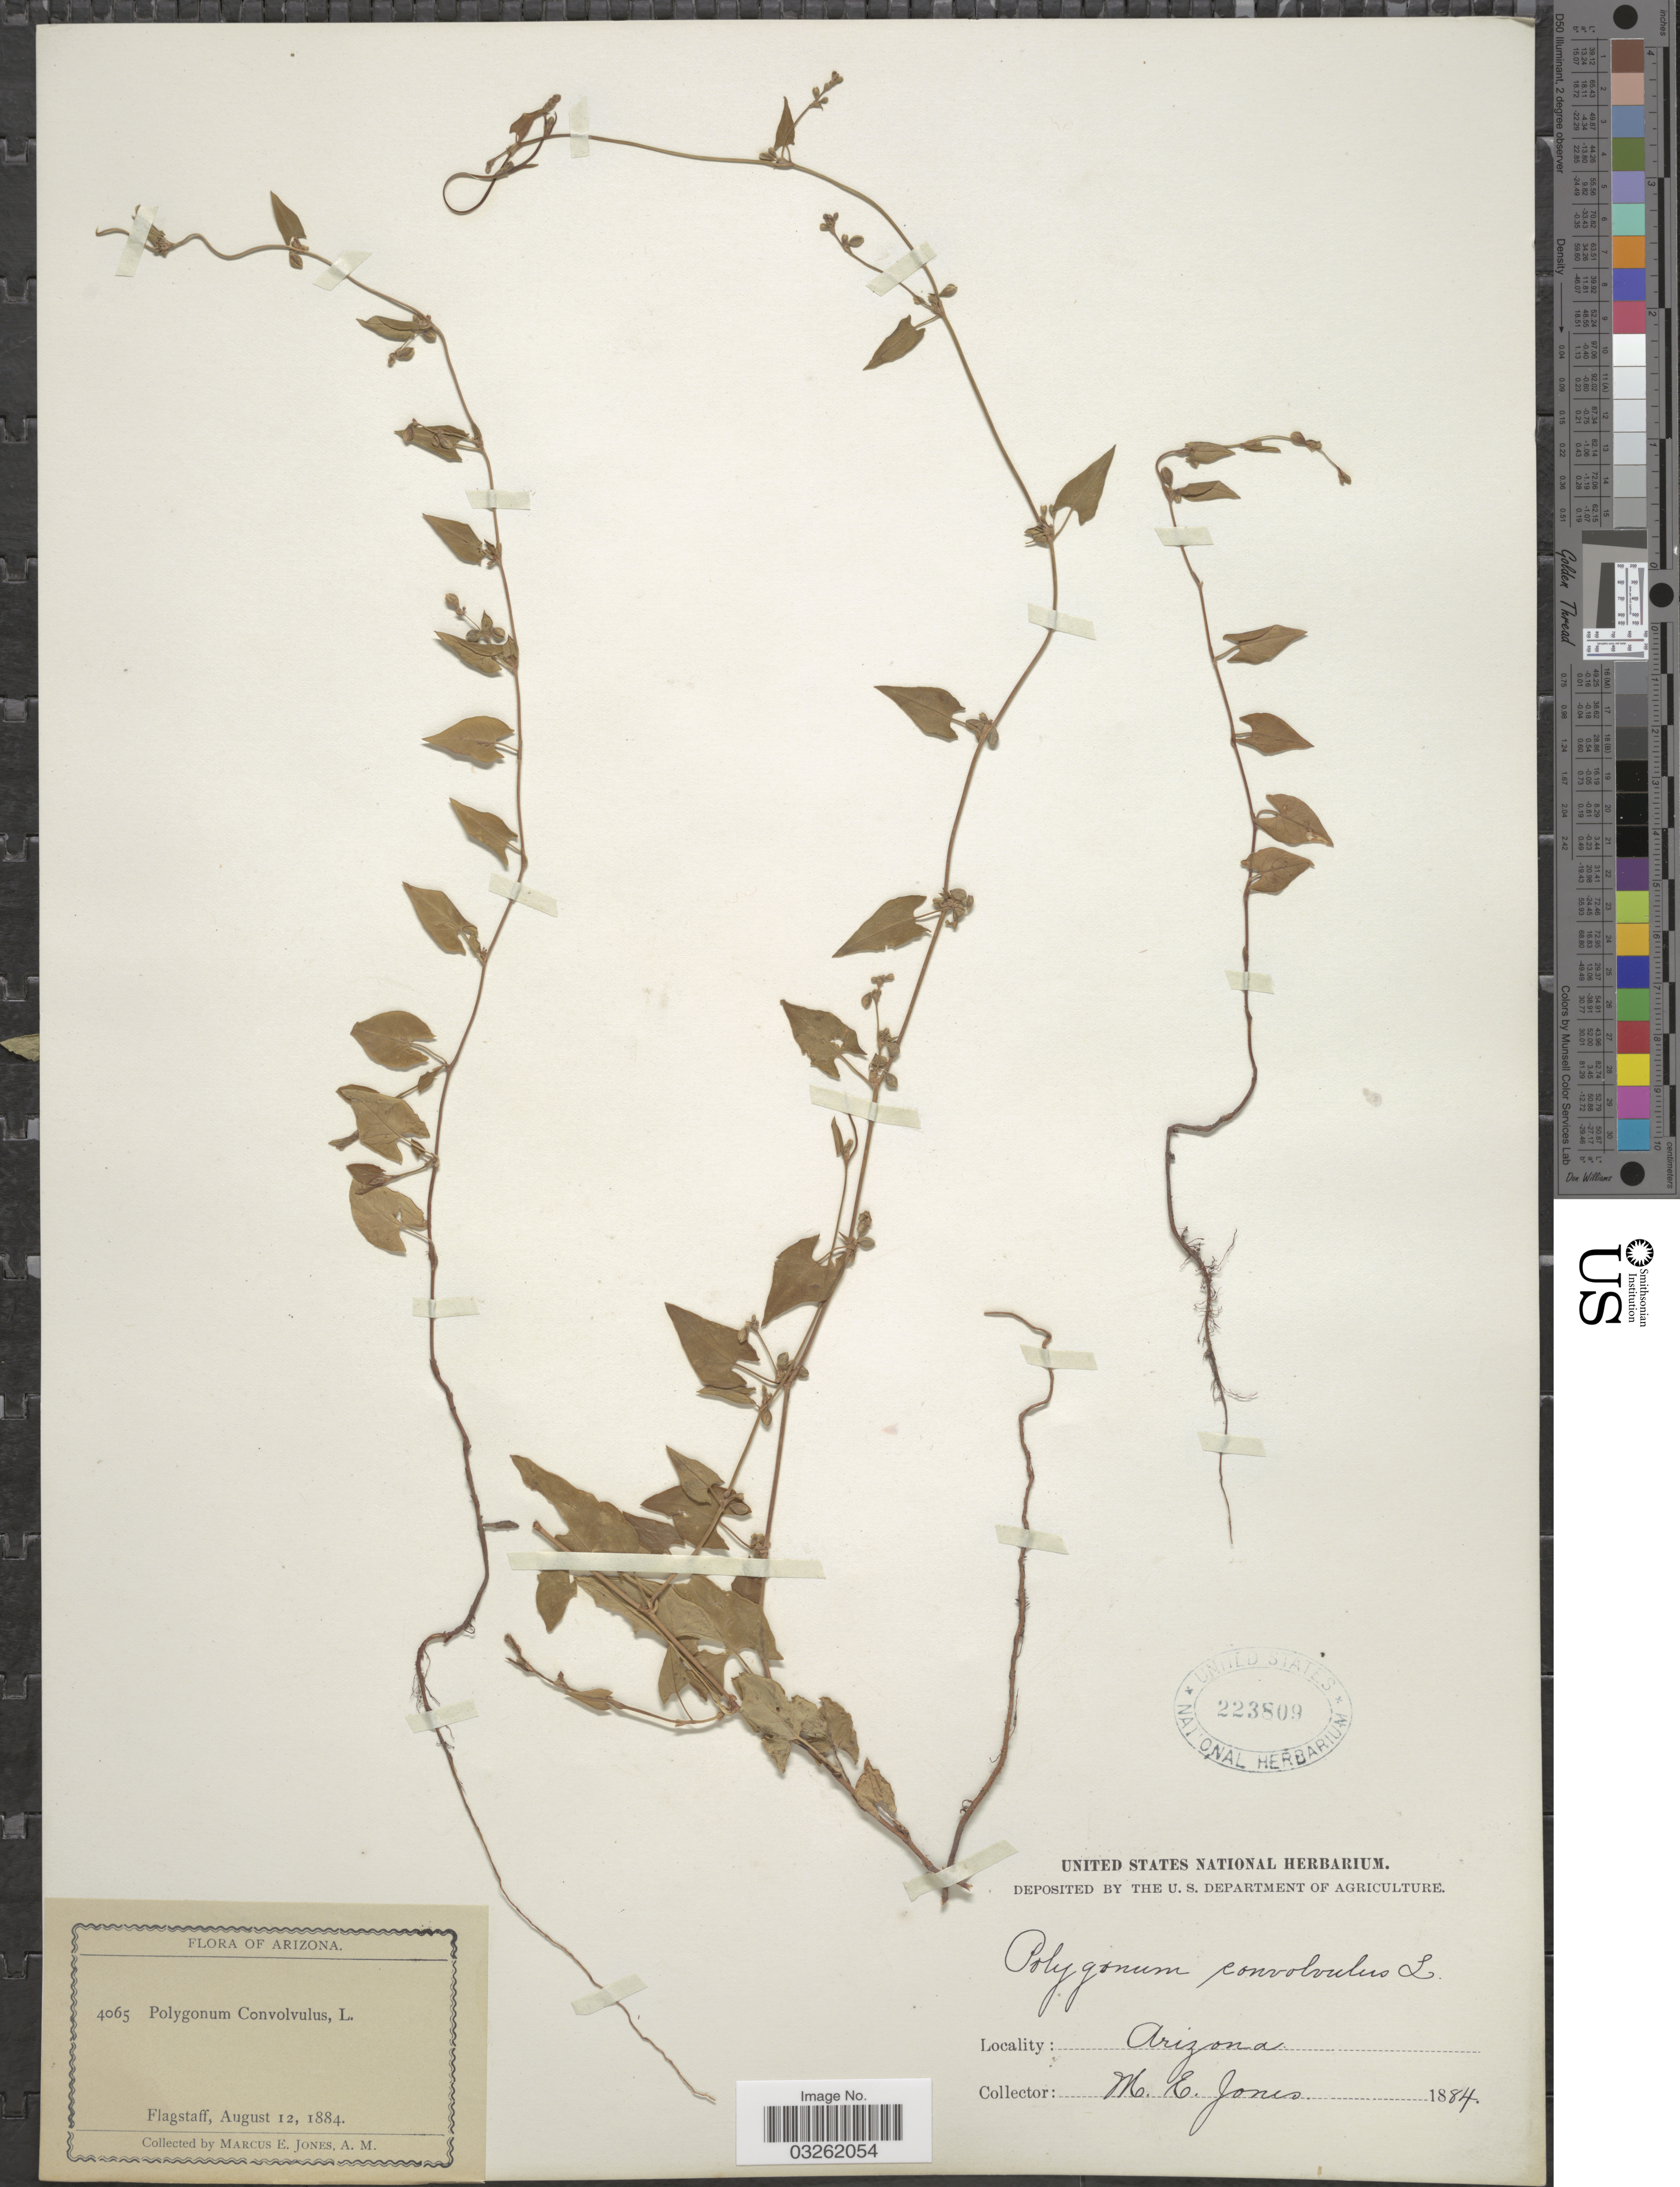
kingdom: Plantae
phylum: Tracheophyta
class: Magnoliopsida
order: Caryophyllales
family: Polygonaceae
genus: Fallopia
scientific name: Fallopia convolvulus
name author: (L.) Á. Löve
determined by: Strong, M. T., (US), Smithsonian Institution - National Museum of Natural History (UNITED STATES)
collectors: M. E. Jones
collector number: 4065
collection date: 1884-08-12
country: United States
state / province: Arizona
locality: Flagstaff.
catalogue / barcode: US 223809